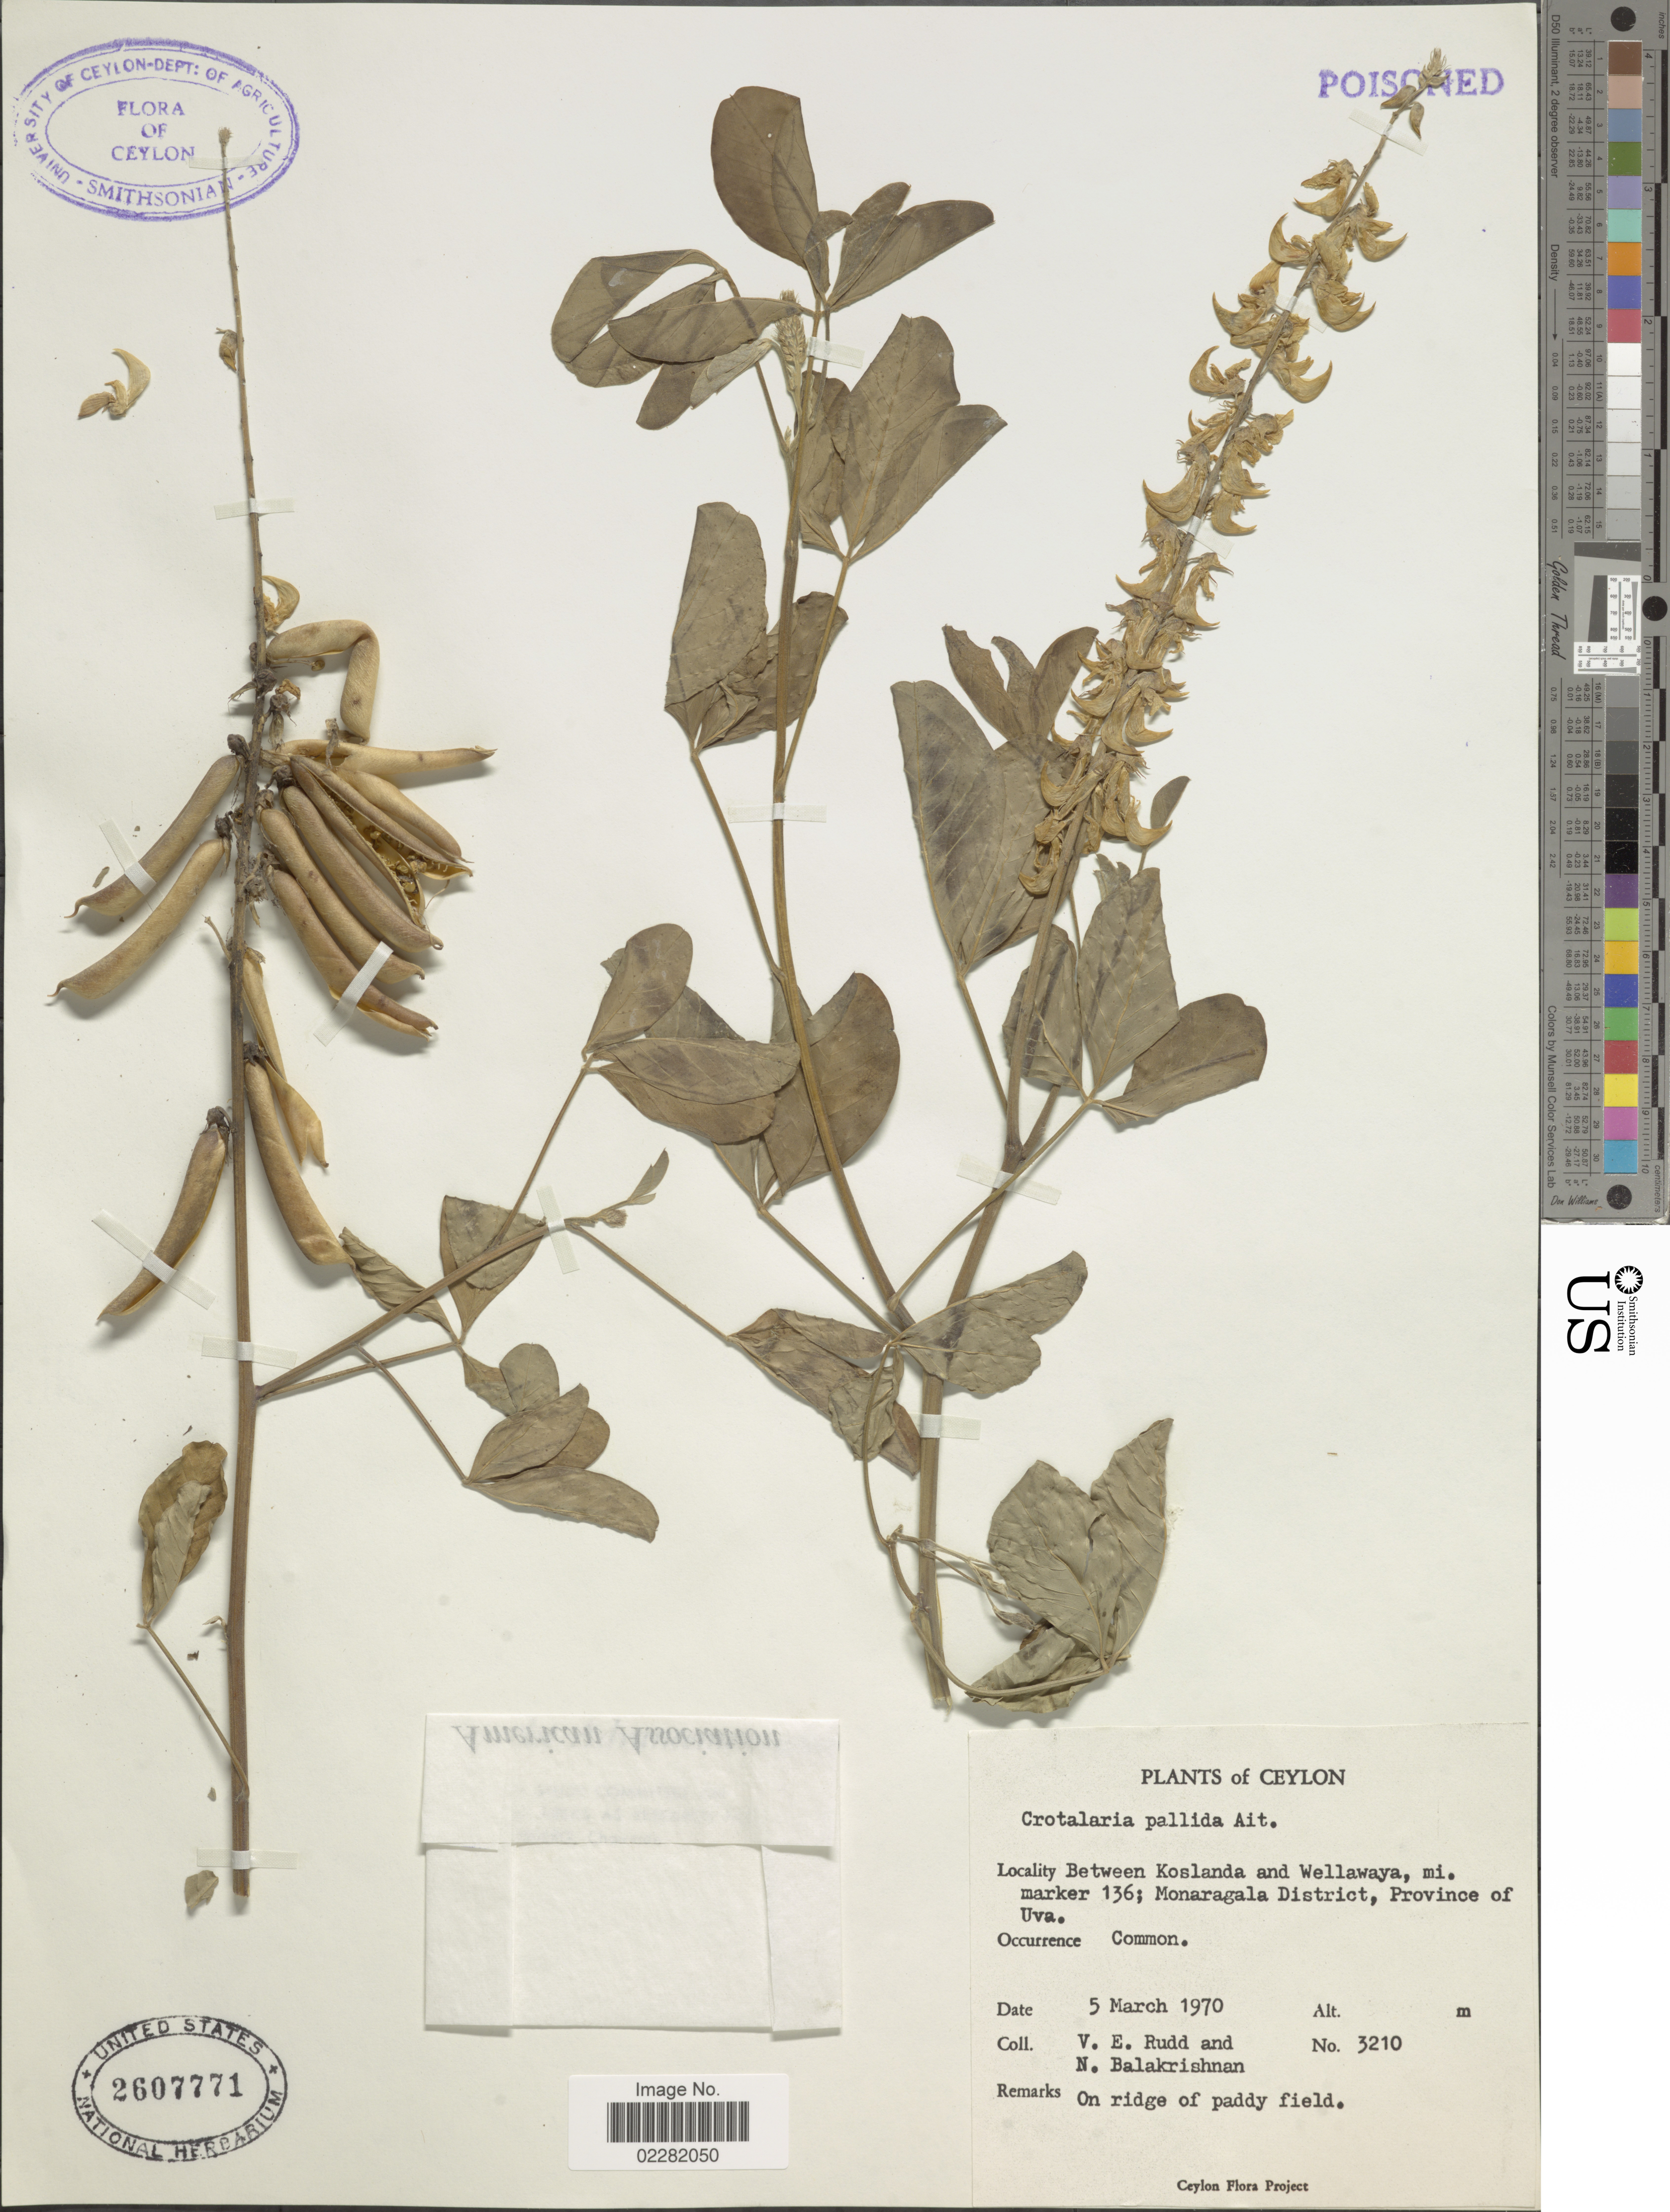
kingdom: Plantae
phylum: Tracheophyta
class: Magnoliopsida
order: Fabales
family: Fabaceae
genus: Crotalaria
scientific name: Crotalaria pallida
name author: Aiton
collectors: V. E. Rudd & N. Balakrishnan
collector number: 3210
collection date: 1970-03-05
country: Sri Lanka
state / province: Uva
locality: Ceylon, Between Koslanda and Wellawaya, mi. marker 136; Monaragala District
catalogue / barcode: US 2607771